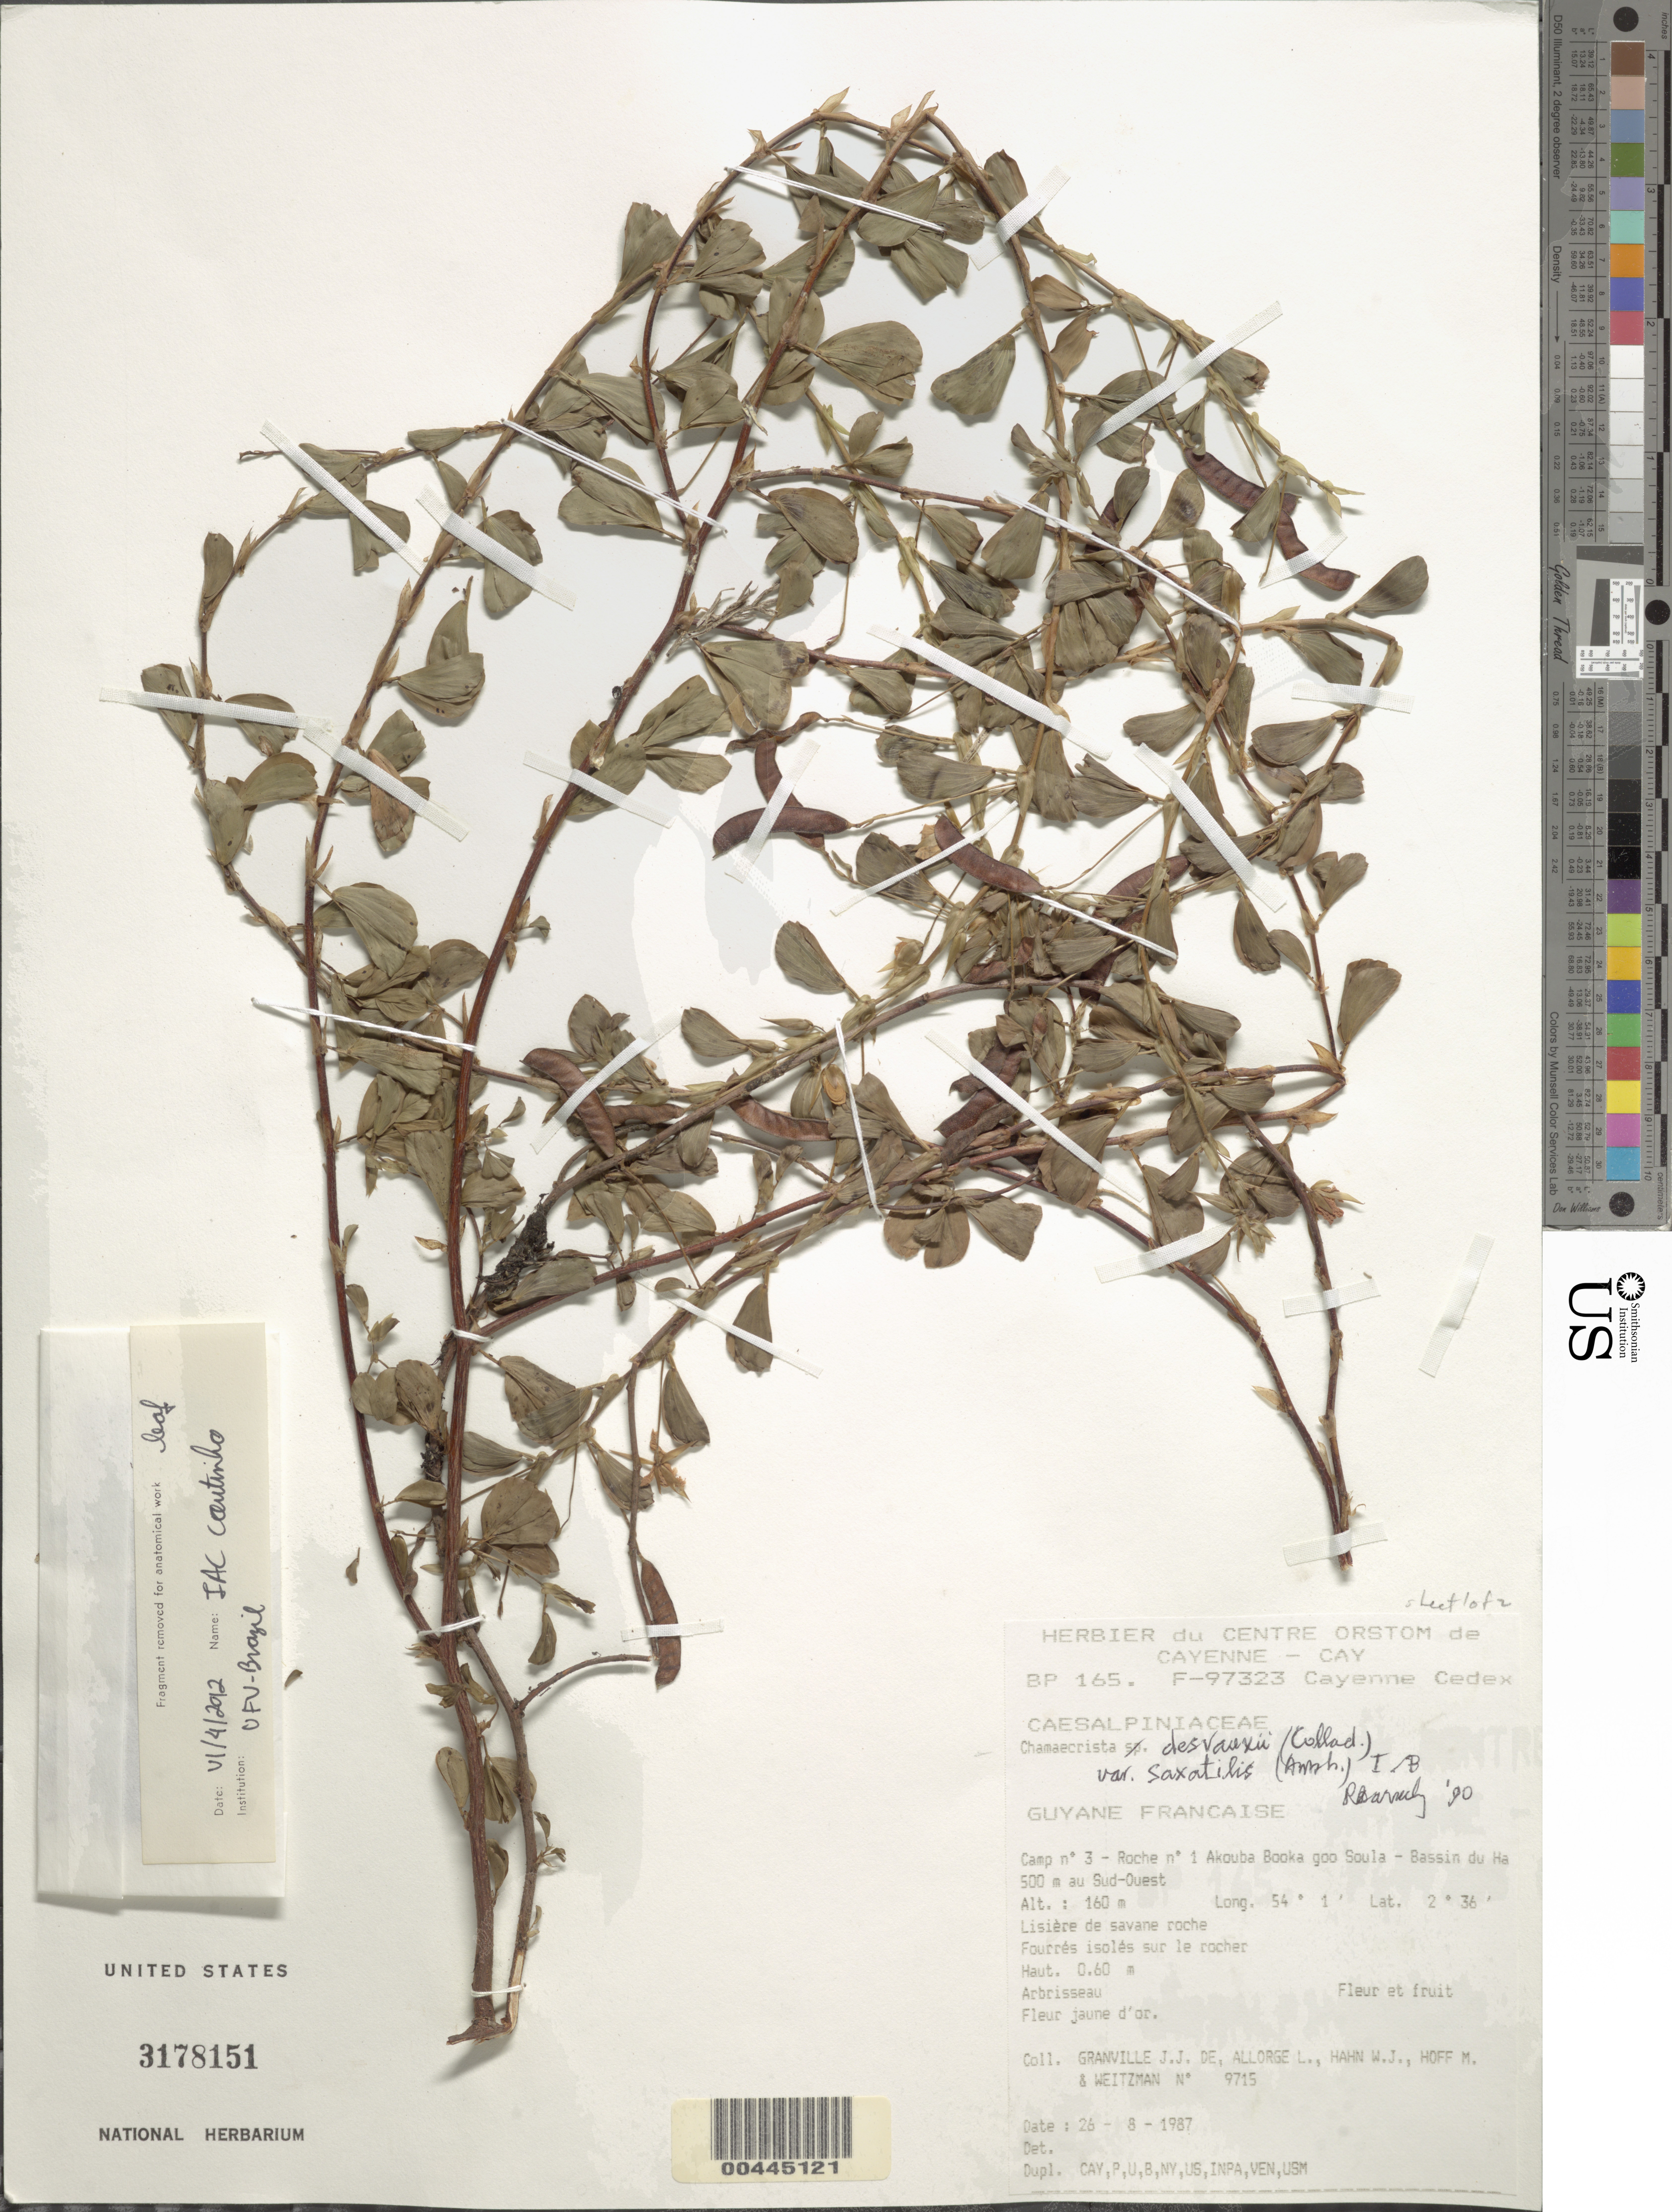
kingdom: Plantae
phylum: Tracheophyta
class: Magnoliopsida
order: Fabales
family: Fabaceae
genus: Chamaecrista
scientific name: Chamaecrista desvauxii var. saxatilis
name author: (Amshoff) H.S. Irwin & Barneby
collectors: J.-J. de Granville, L. Allorge, W. J. Hahn, M. Hoff & A. L. Weitzman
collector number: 9715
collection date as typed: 26 Aug 1987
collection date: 1987-08-26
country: French Guiana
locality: Akouba booka goo soula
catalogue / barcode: US 3178151